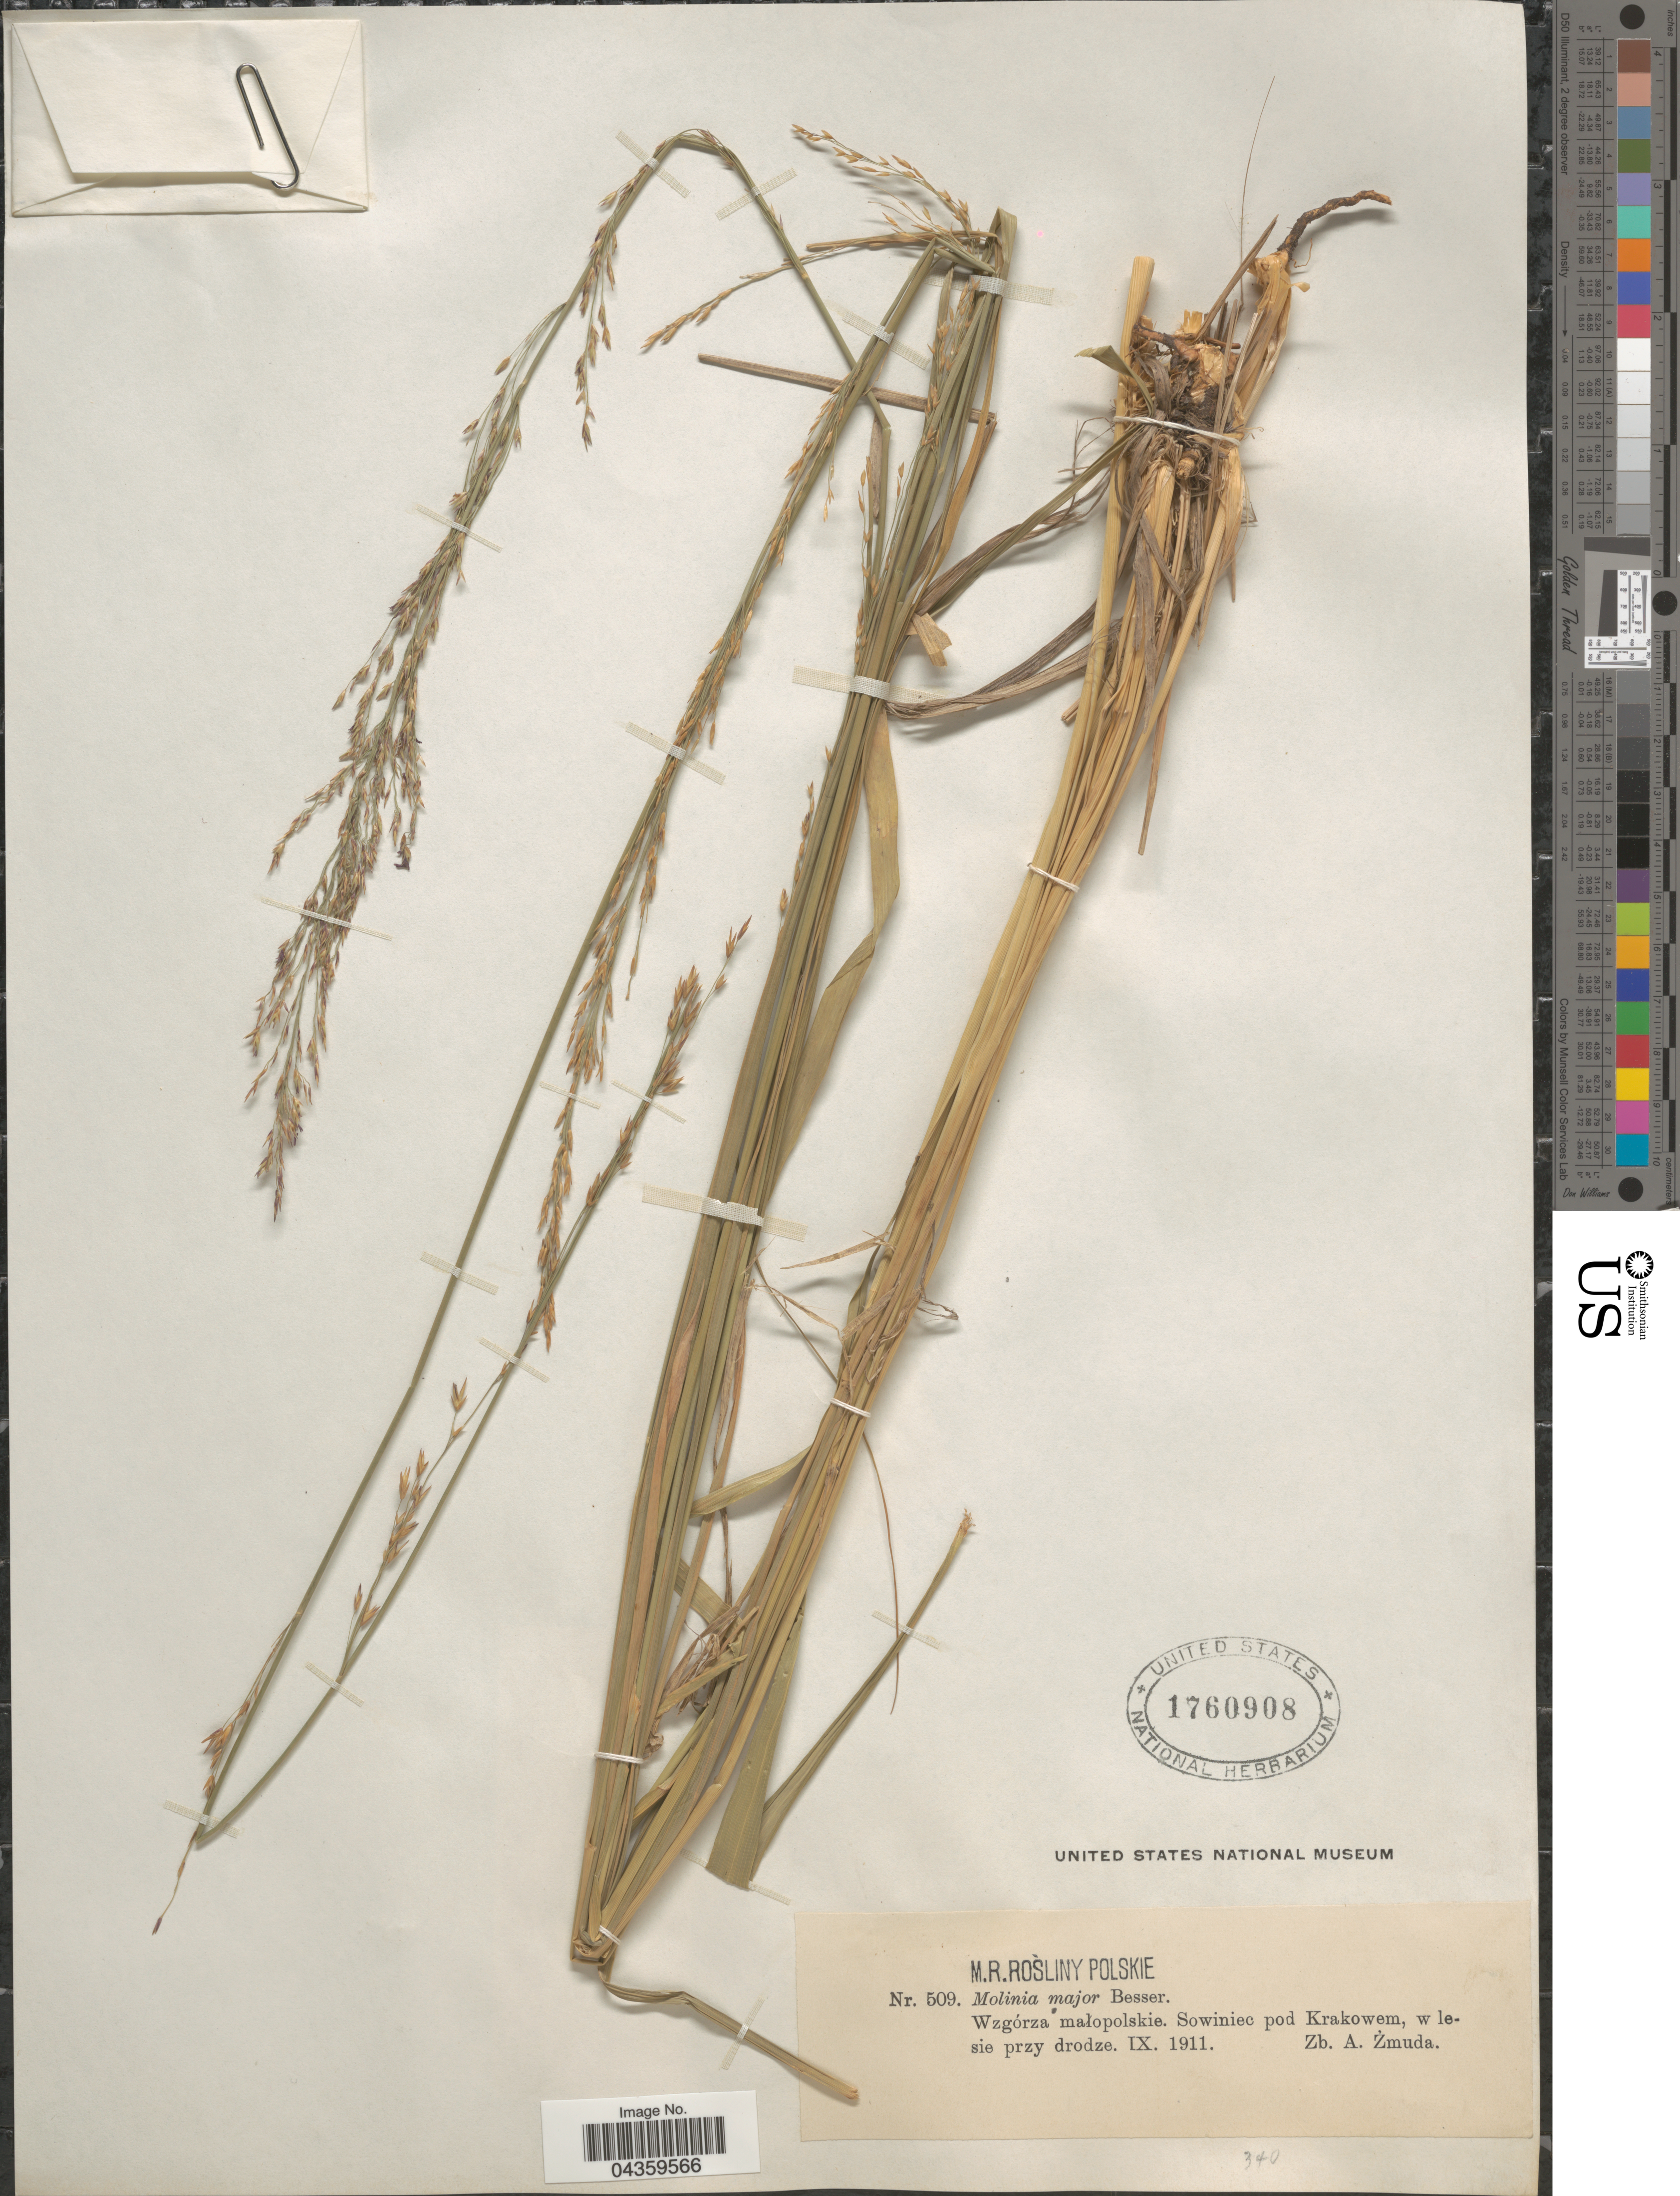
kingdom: Plantae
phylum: Tracheophyta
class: Liliopsida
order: Poales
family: Poaceae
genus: Molinia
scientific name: Molinia caerulea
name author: (L.) Moench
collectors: A. Zmuda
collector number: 509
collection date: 1911-09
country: Poland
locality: Wzgórza małopolskie. Sowiniec pod Krakowem, w lesie przy drodze.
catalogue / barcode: US 1760908